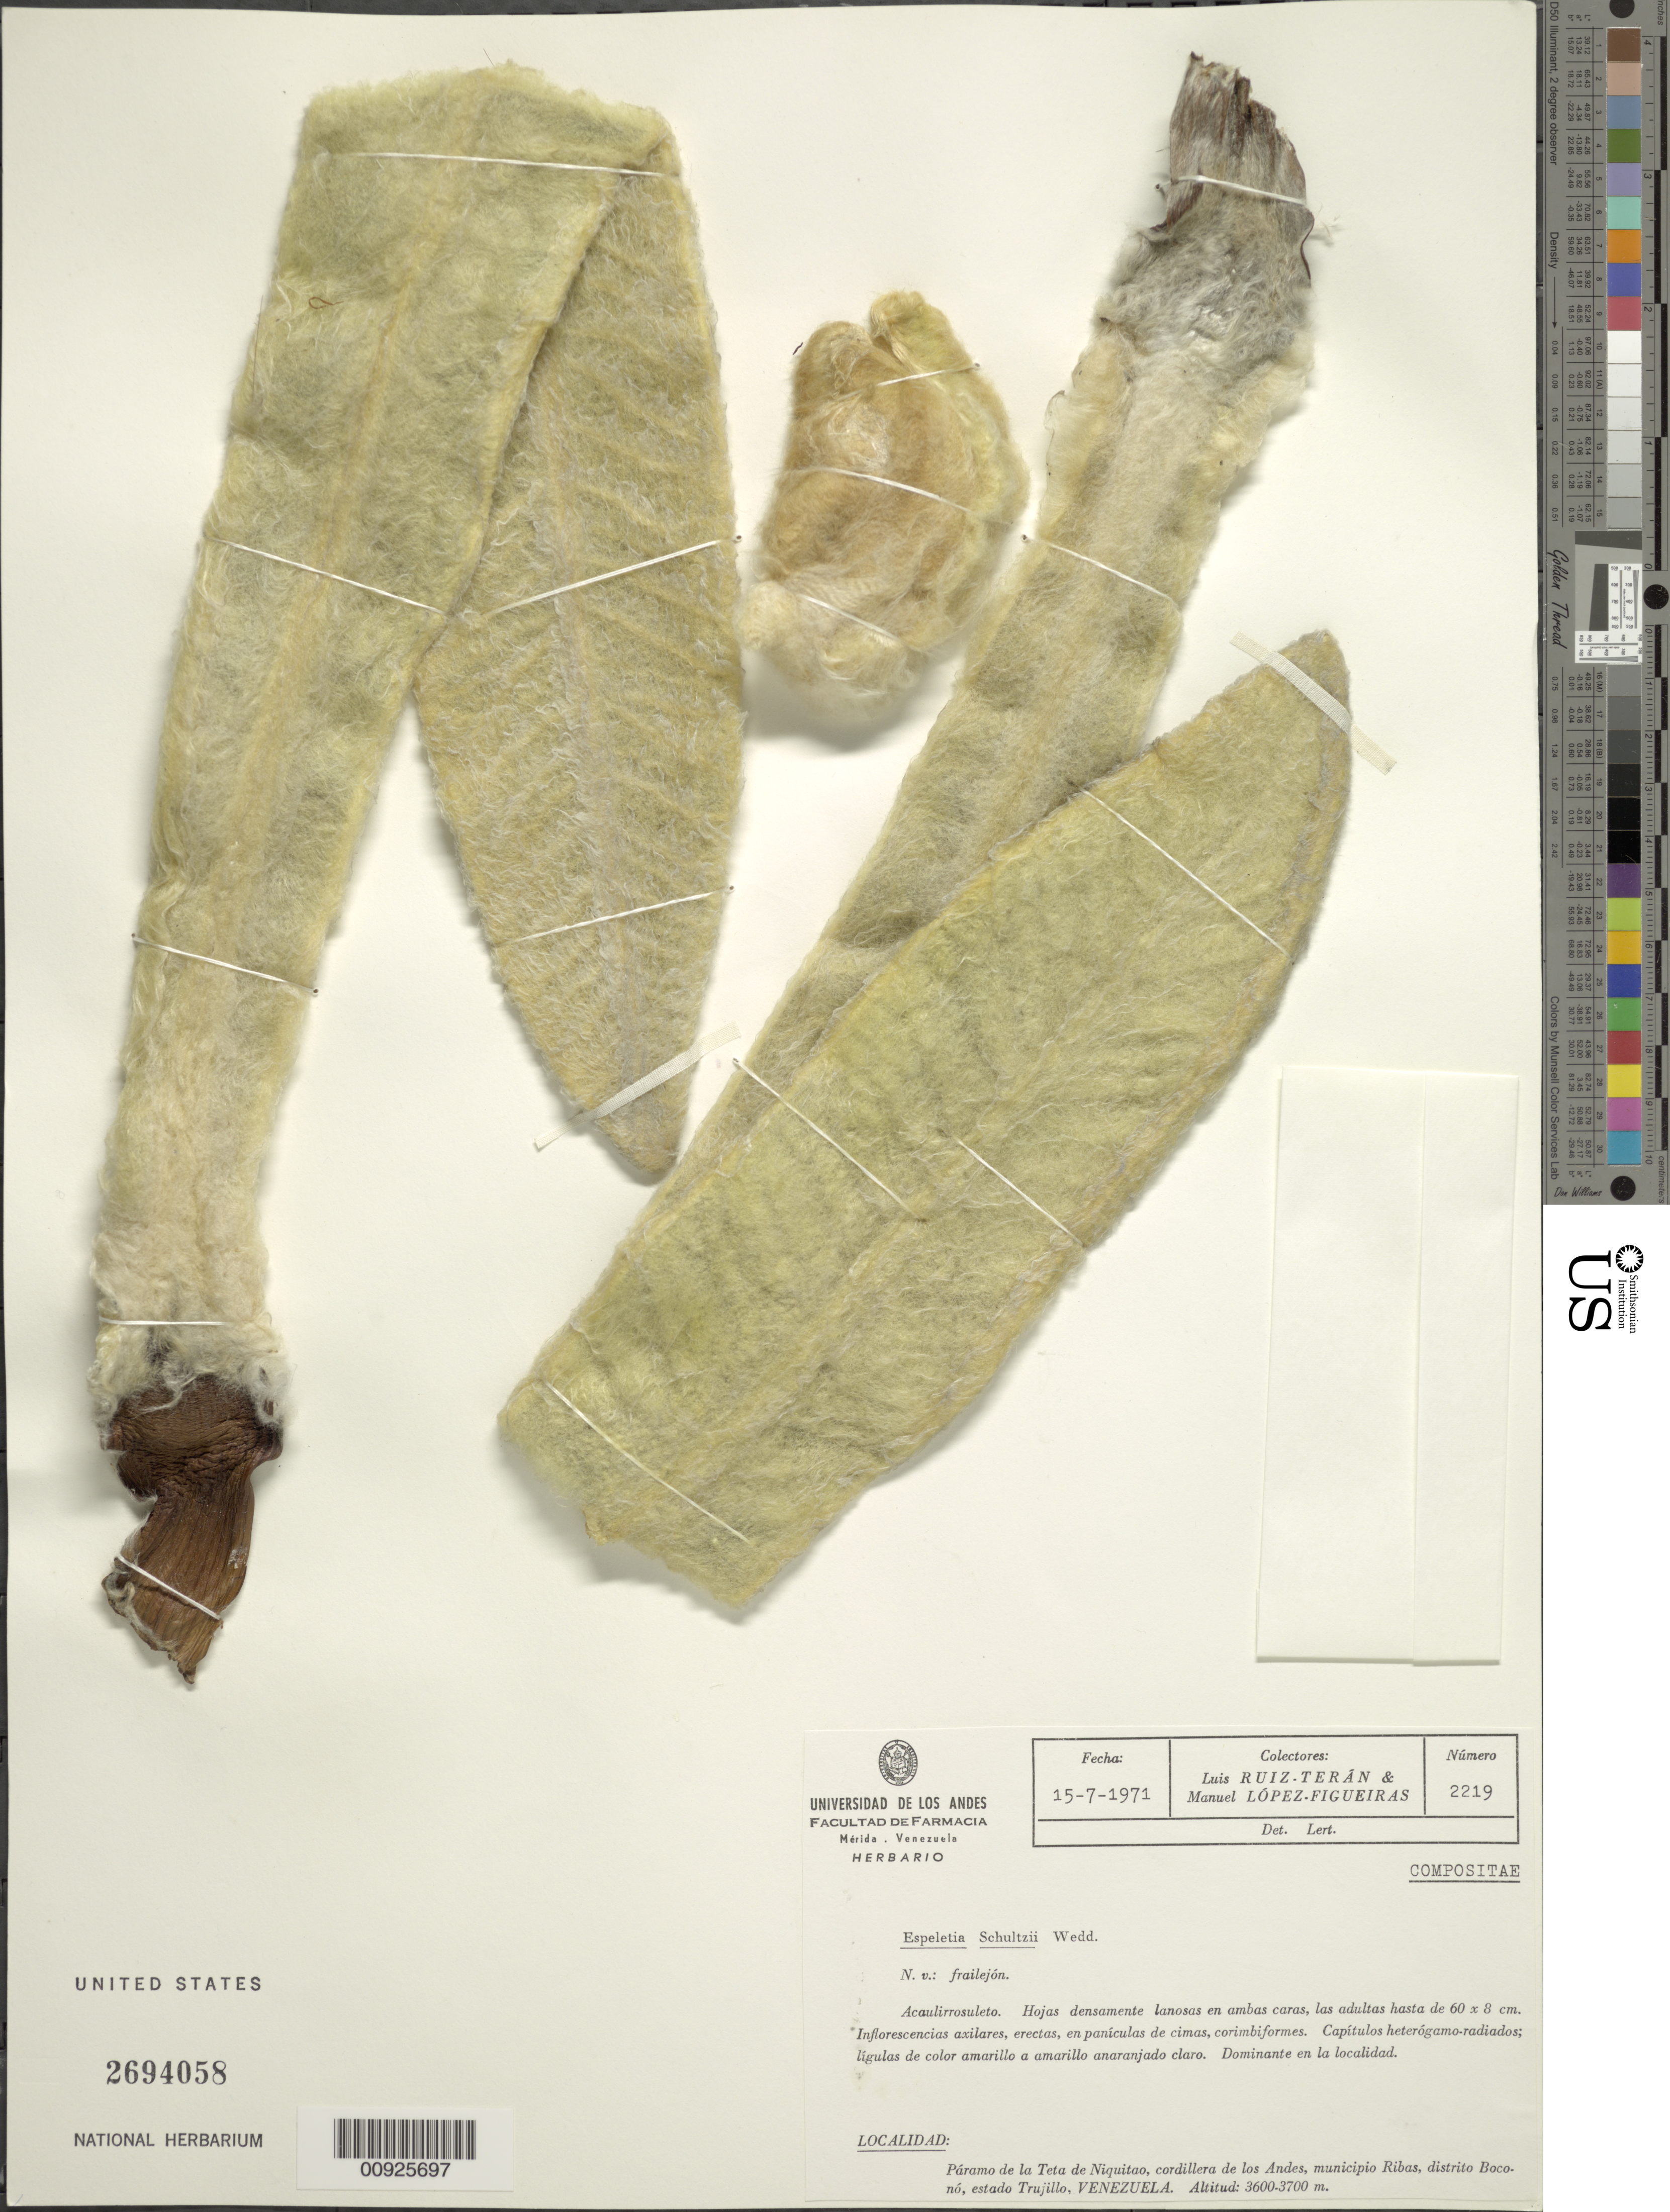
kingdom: Plantae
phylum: Tracheophyta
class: Magnoliopsida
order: Asterales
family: Asteraceae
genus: Espeletia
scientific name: Espeletia schultzii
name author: Wedd.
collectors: L. E. Ruíz-Terán & M. López Figueiras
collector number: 2219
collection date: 1971-07-15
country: Venezuela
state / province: Trujillo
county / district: D. Boconó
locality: P. de la Teta de Niquitao. Páramo de la Teta de Niquitao, Municipio Ribas.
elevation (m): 3600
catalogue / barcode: US 2694058